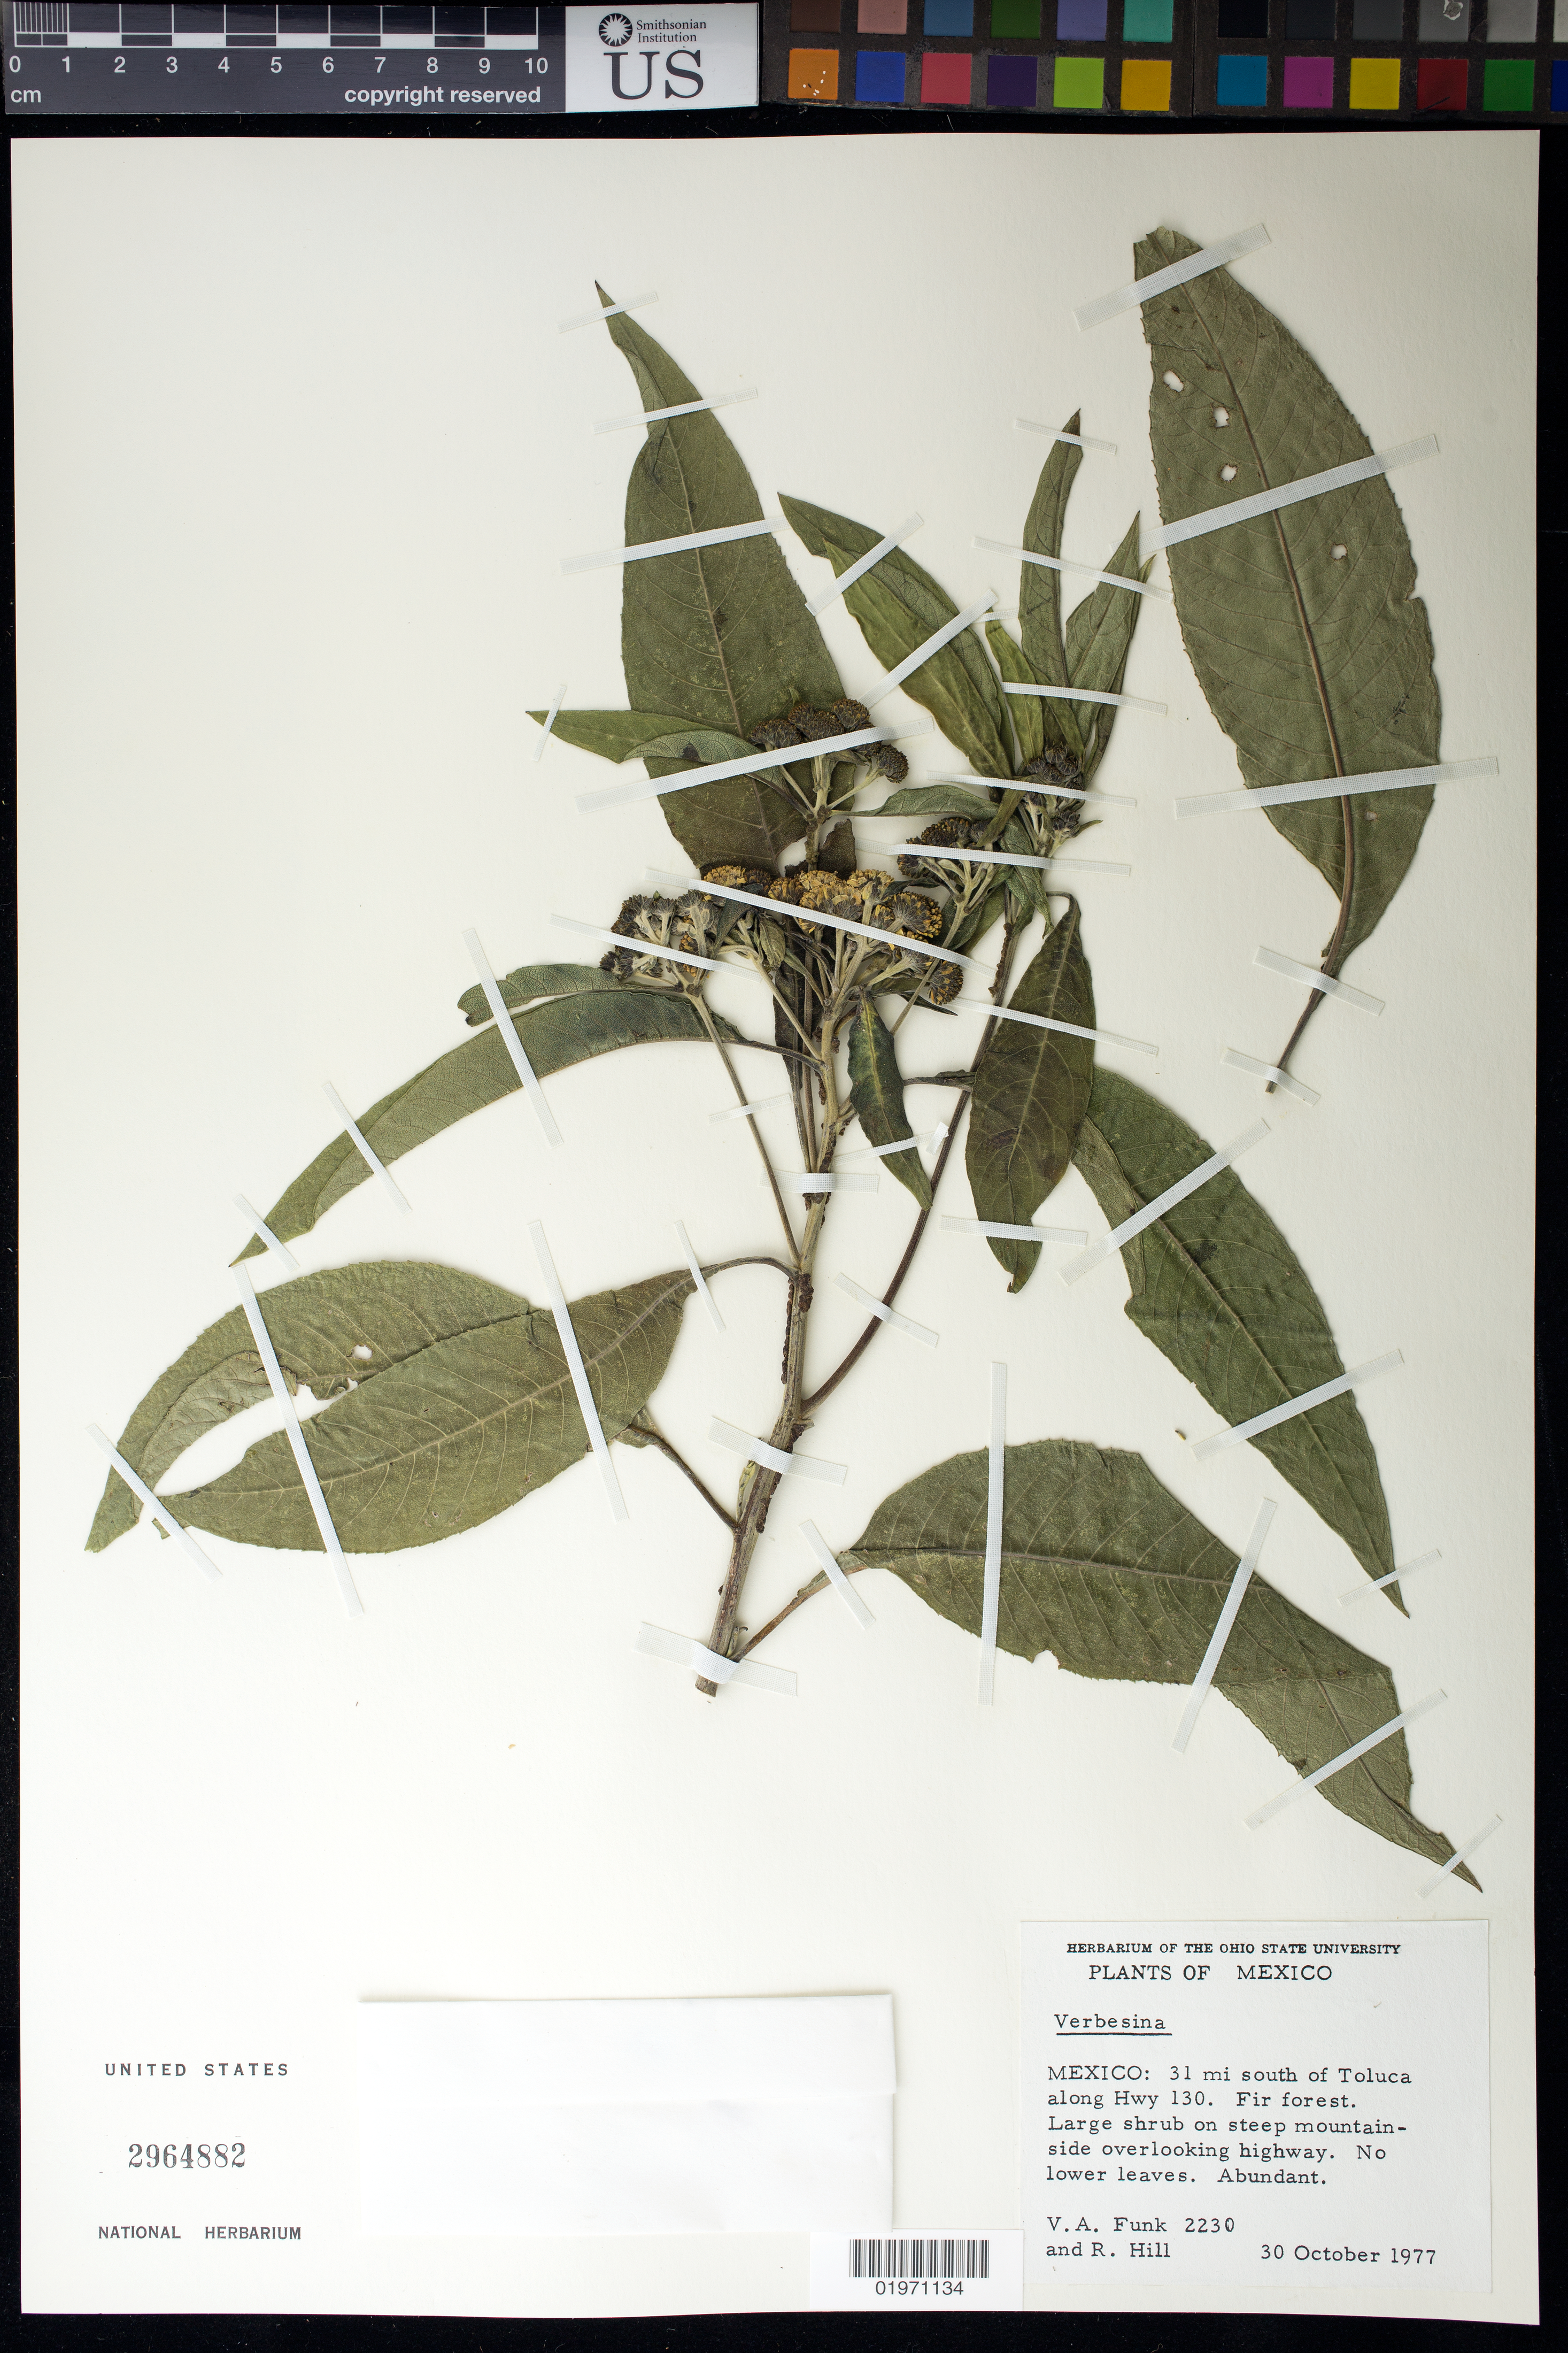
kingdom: Plantae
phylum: Tracheophyta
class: Magnoliopsida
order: Asterales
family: Asteraceae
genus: Verbesina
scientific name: Verbesina sp.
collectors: V. Funk & R. Hill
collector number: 2230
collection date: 1977-10-30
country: Mexico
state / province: México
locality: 31 mi south of Toluca along Hwy 130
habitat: Fir forest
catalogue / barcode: US 2964882